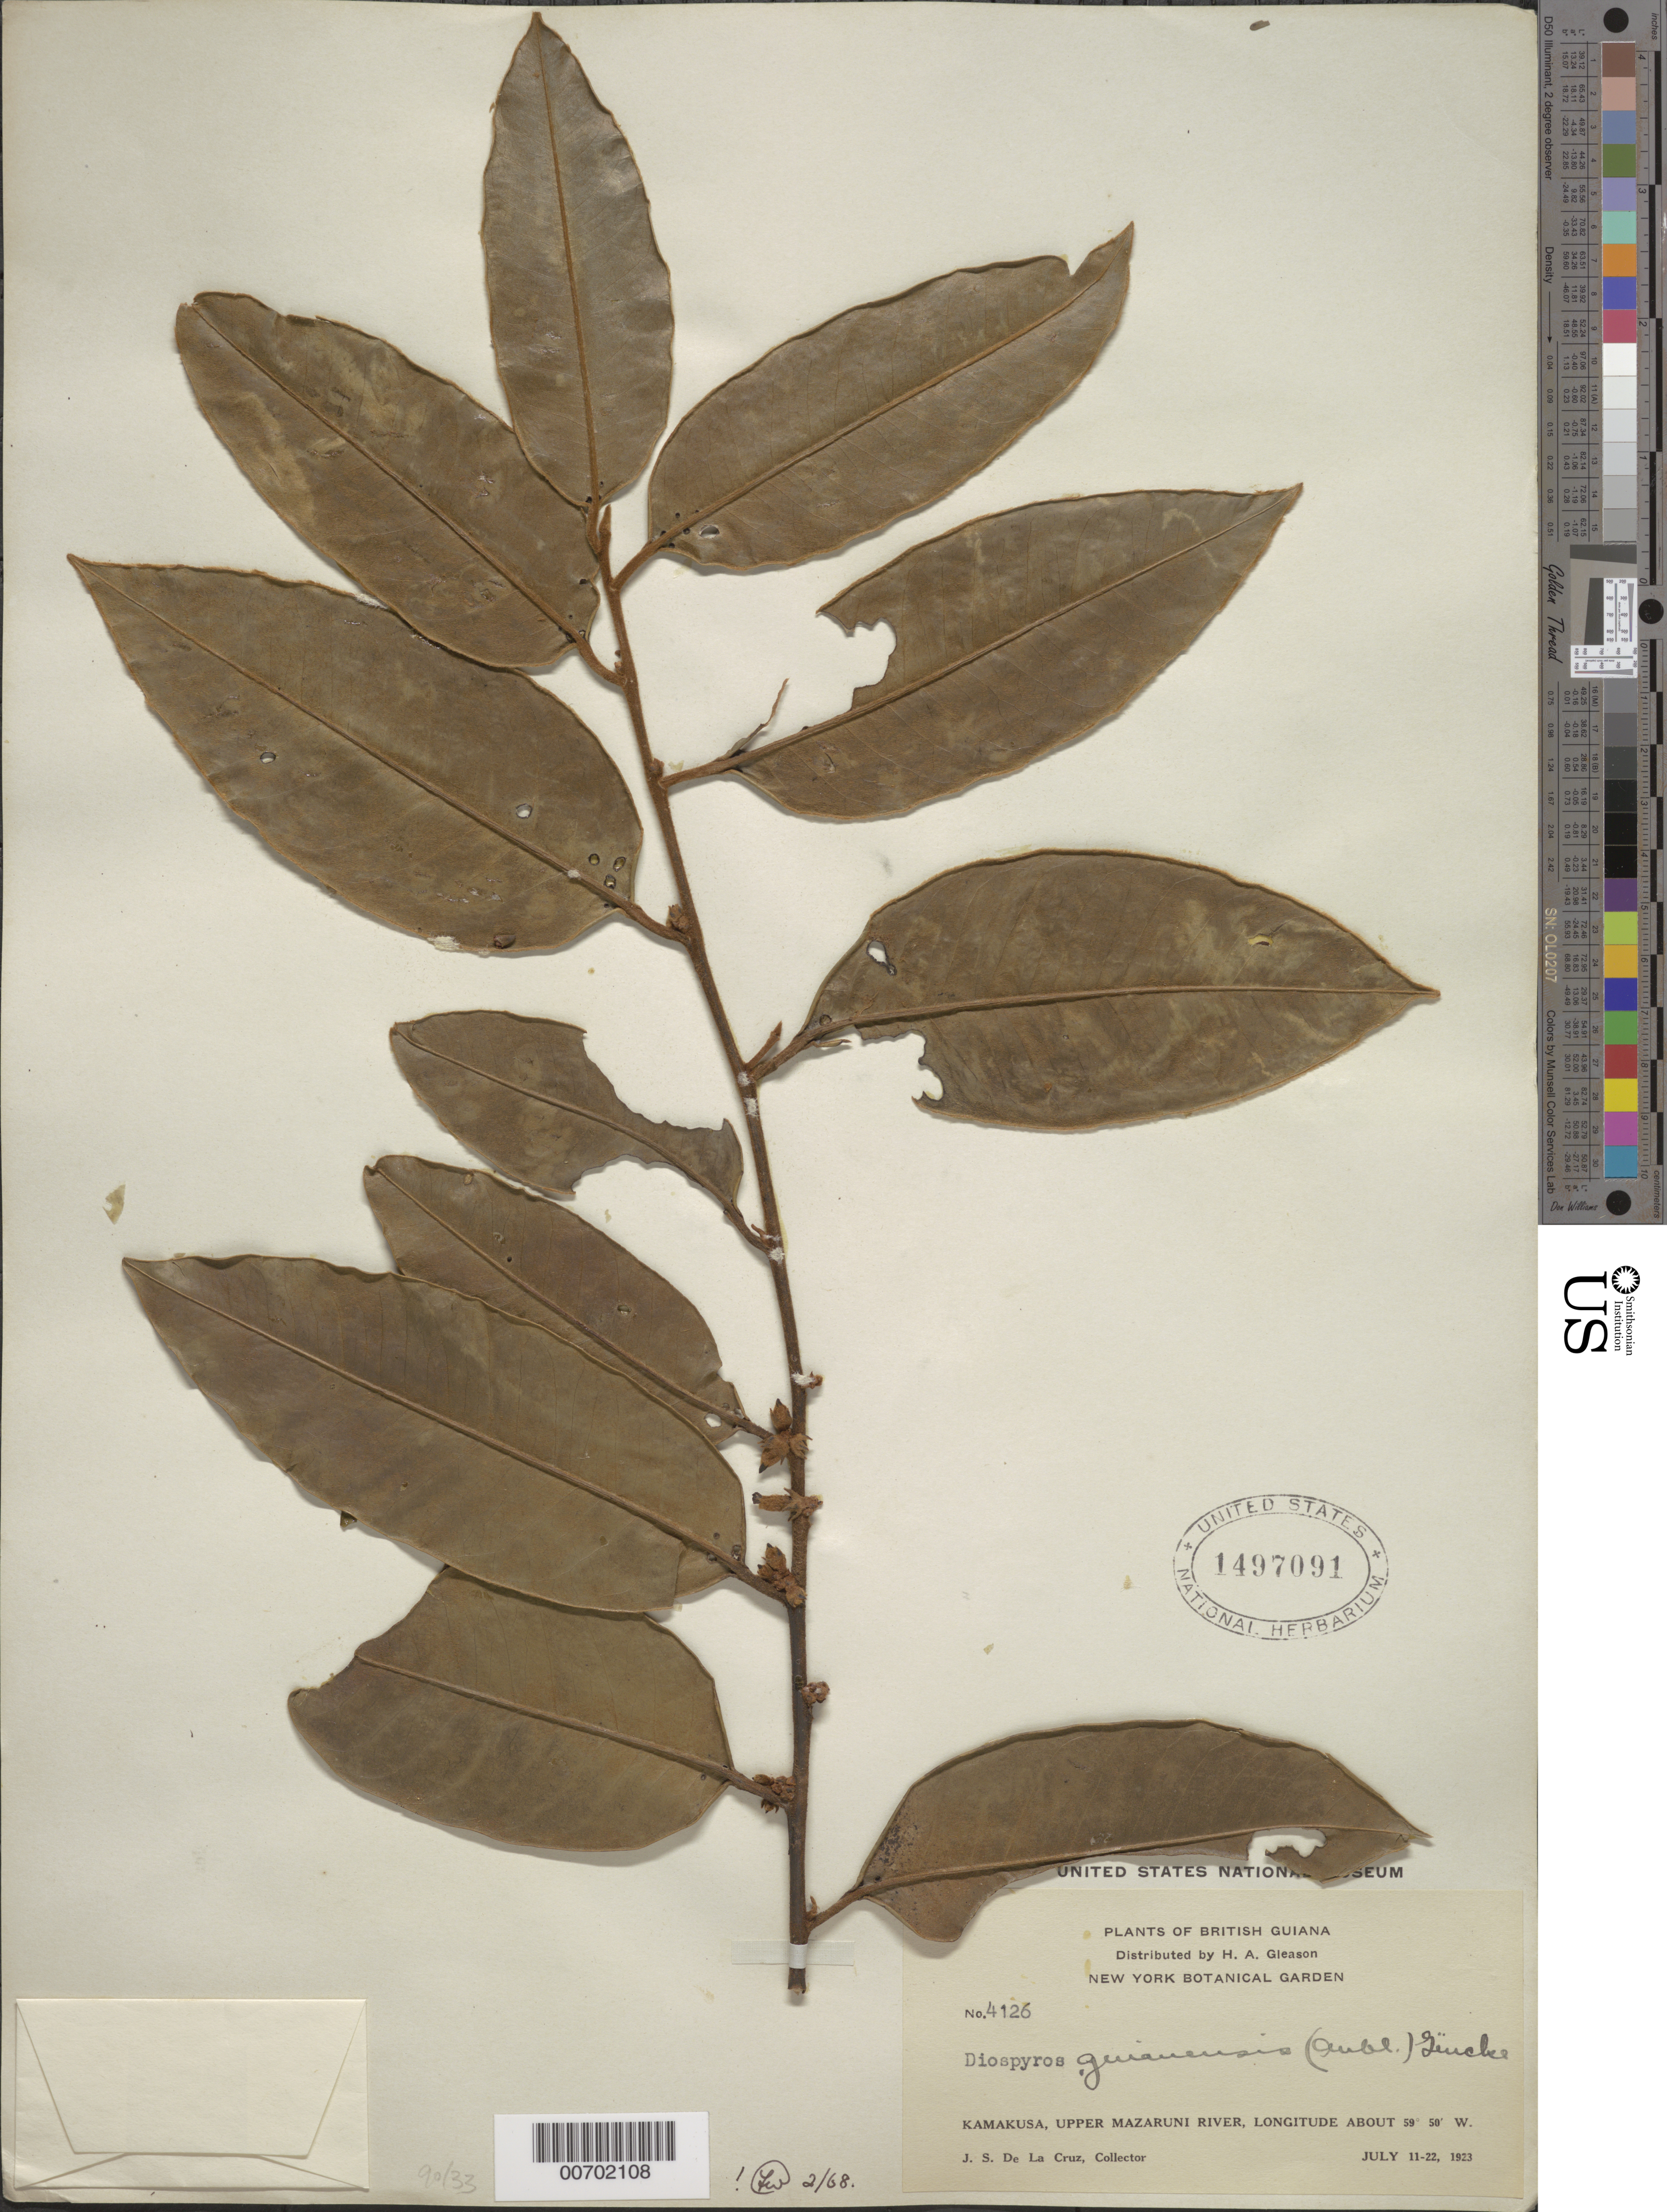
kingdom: Plantae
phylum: Tracheophyta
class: Magnoliopsida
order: Ericales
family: Ebenaceae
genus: Diospyros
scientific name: Diospyros guianensis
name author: (Aubl.) Gürke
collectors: J. S. de la Cruz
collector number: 4126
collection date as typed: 11-Jul-23 to 22-Jul-23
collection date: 1923-07-11/1923-07-22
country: Guyana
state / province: Cuyuni-Mazaruni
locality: Kamakusa, Upper Mazaruni R.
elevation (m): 100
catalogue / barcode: US 1497091